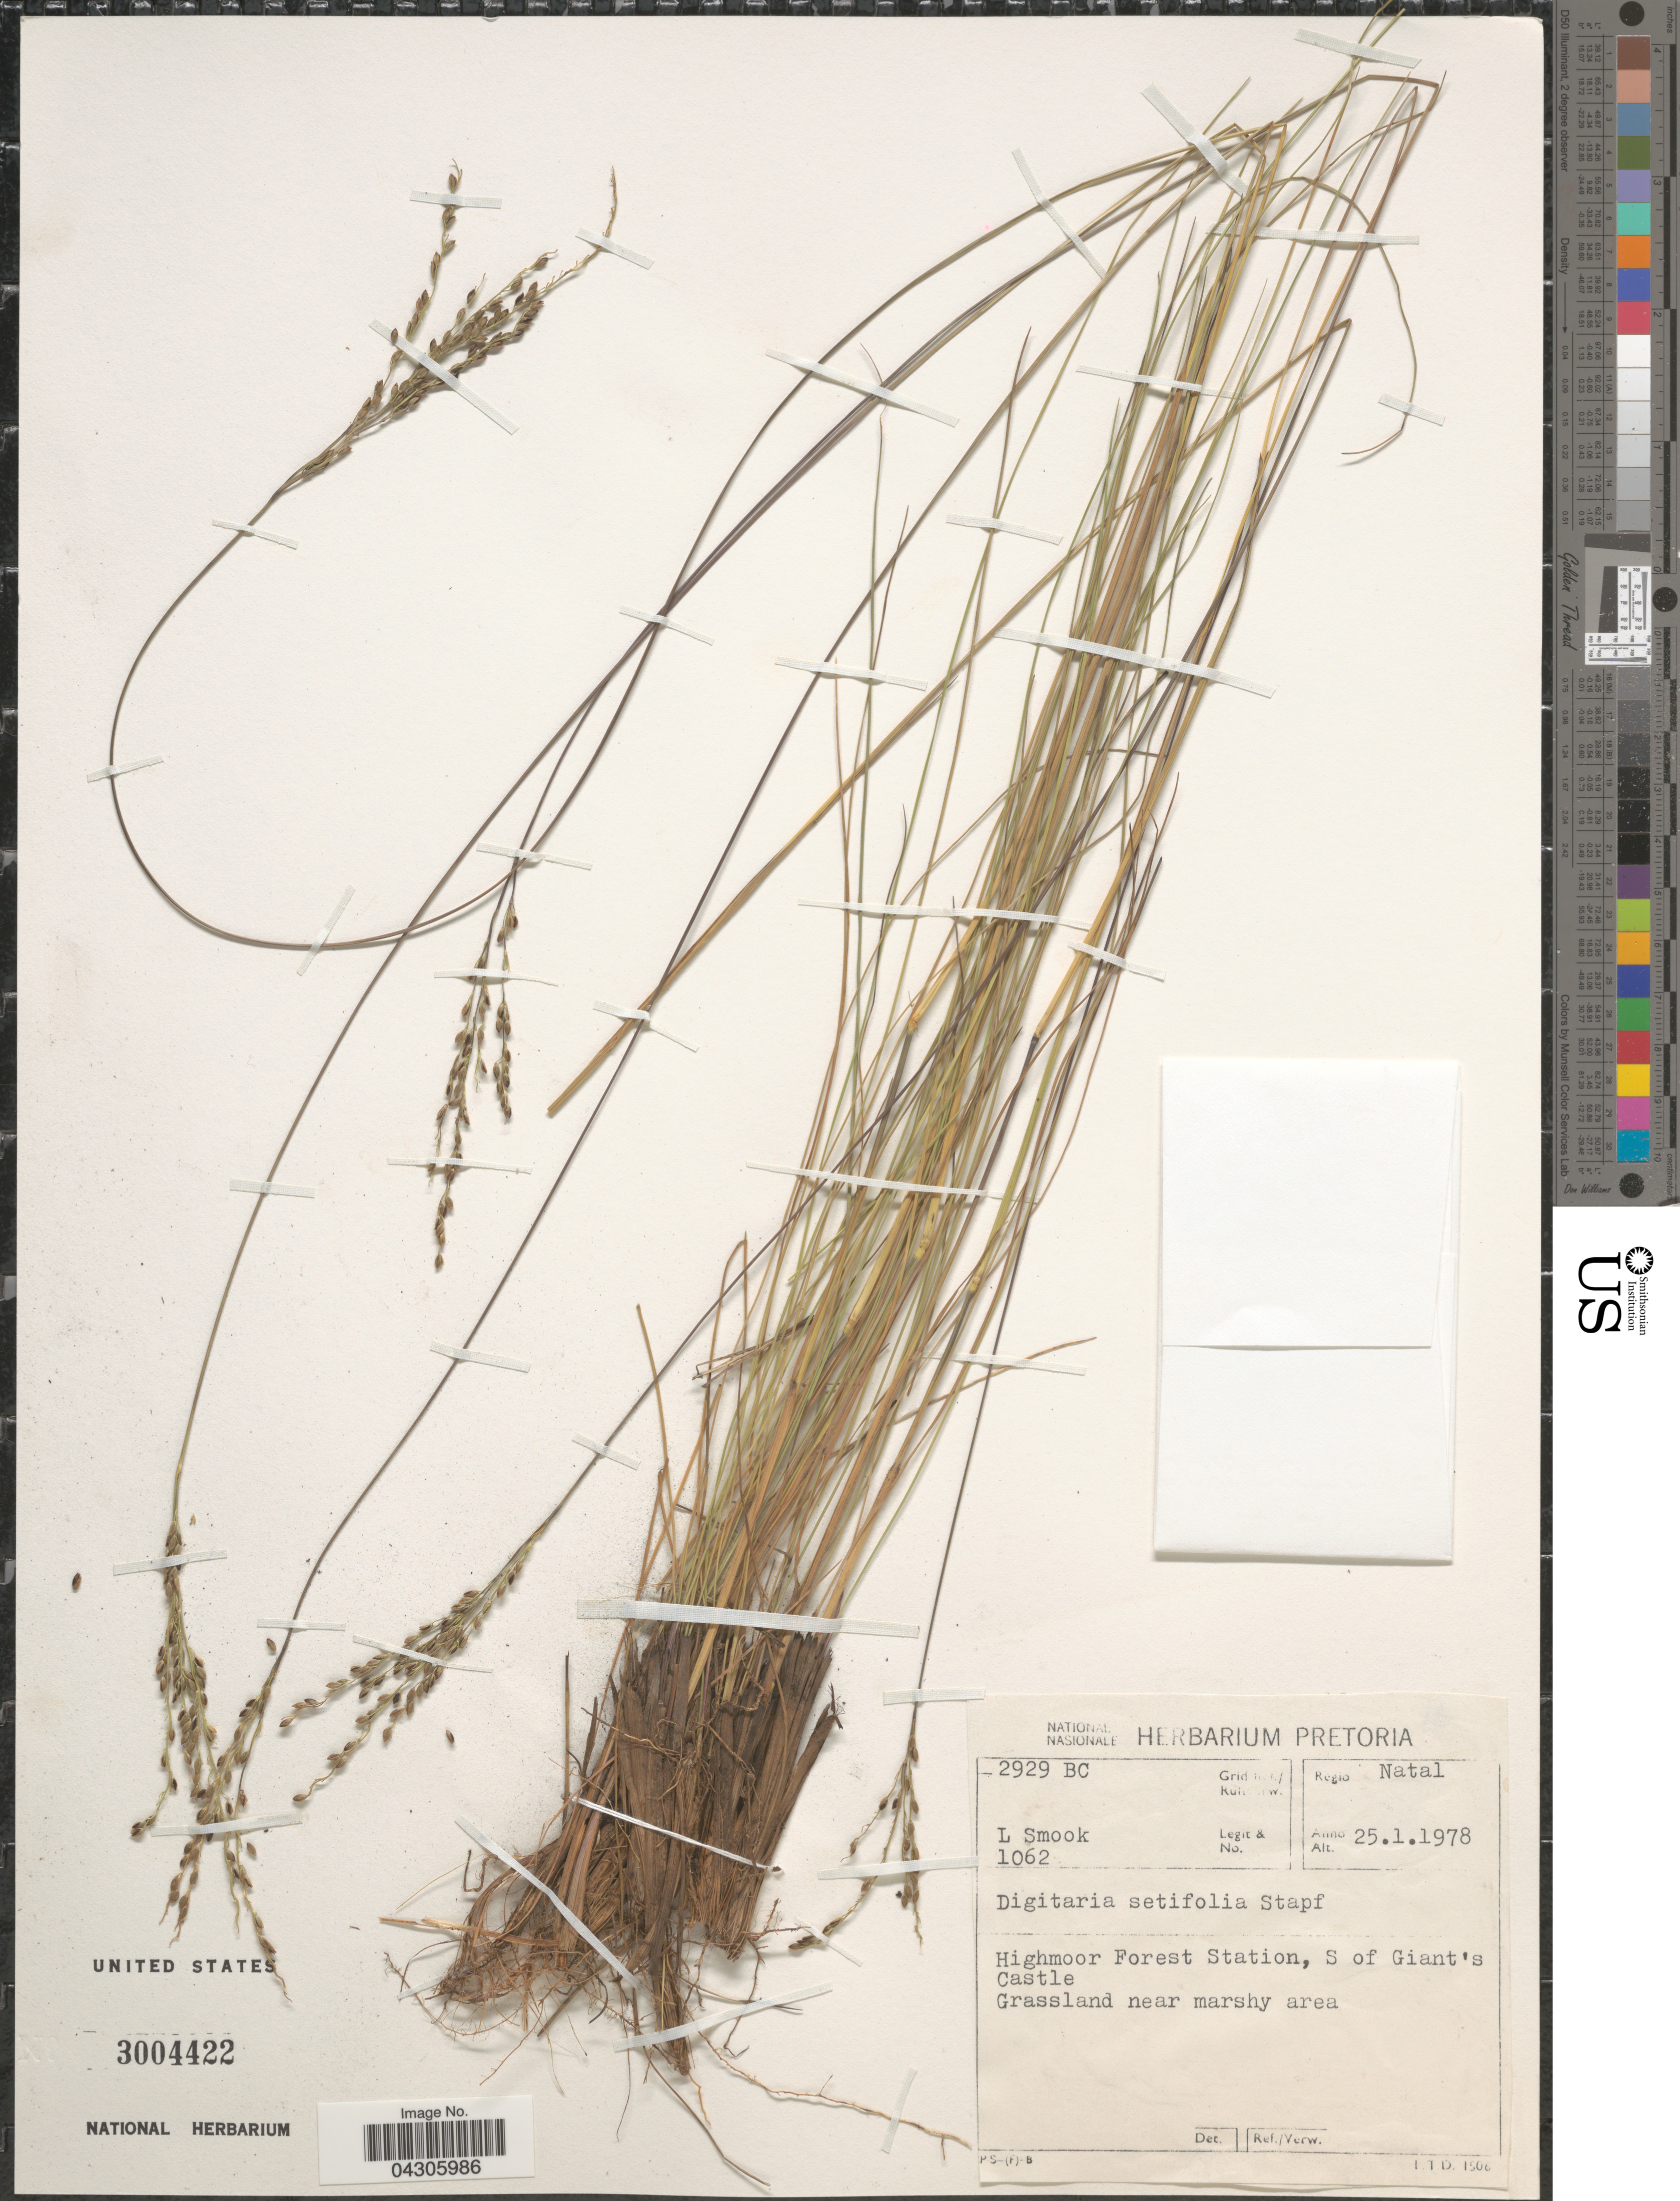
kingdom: Plantae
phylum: Tracheophyta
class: Liliopsida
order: Poales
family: Poaceae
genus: Digitaria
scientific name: Digitaria setifolia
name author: Stapf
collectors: L. Smook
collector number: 1062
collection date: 1978-01-25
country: South Africa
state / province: KwaZulu-Natal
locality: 2929 BC Grid Ref./ Ruitverw. Regio Natal. Highmoor Forest Station, S of Giant's Castle. Grassland near marshy area.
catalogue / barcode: US 3004422